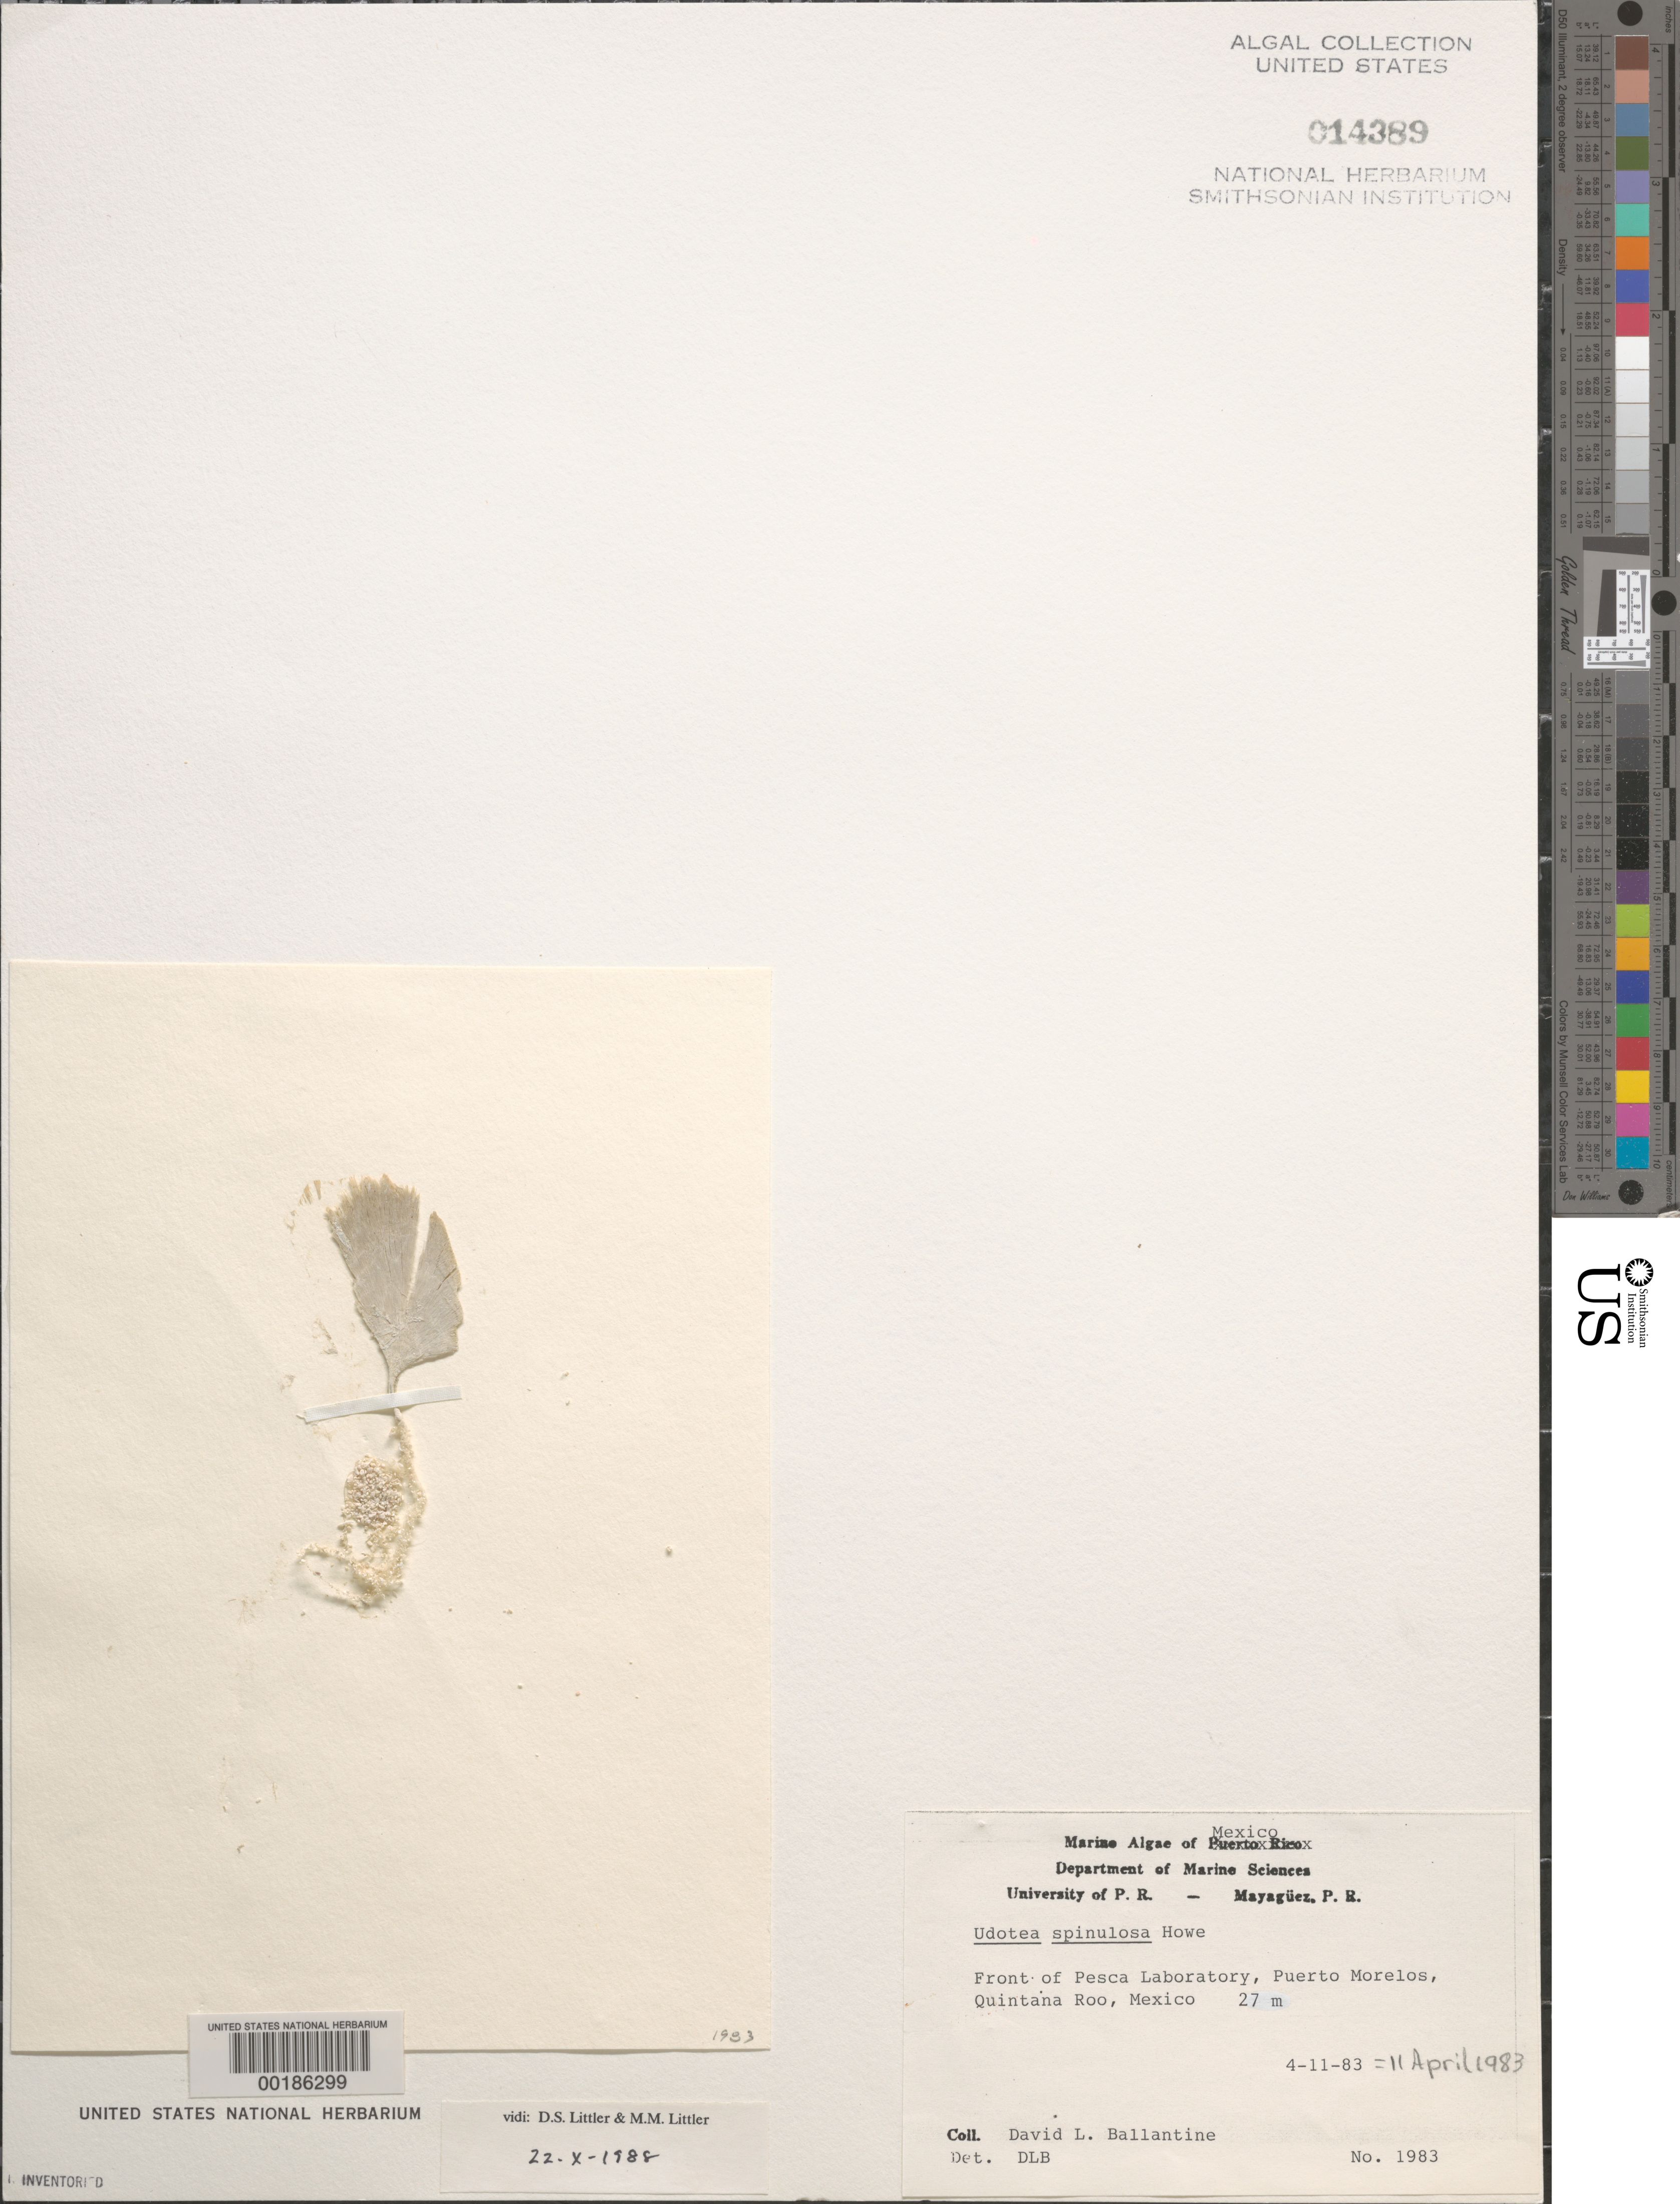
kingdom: Plantae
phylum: Chlorophyta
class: Ulvophyceae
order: Bryopsidales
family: Udoteaceae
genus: Udotea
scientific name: Udotea spinulosa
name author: M. Howe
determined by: Ballantine, D. L.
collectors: D.L. Ballantine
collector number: DLB 1983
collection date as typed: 11 Apr 1983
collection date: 1983-04-11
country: Mexico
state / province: Quintana Roo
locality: Puerto Morelos, Pesca Laboratory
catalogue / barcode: US 14389